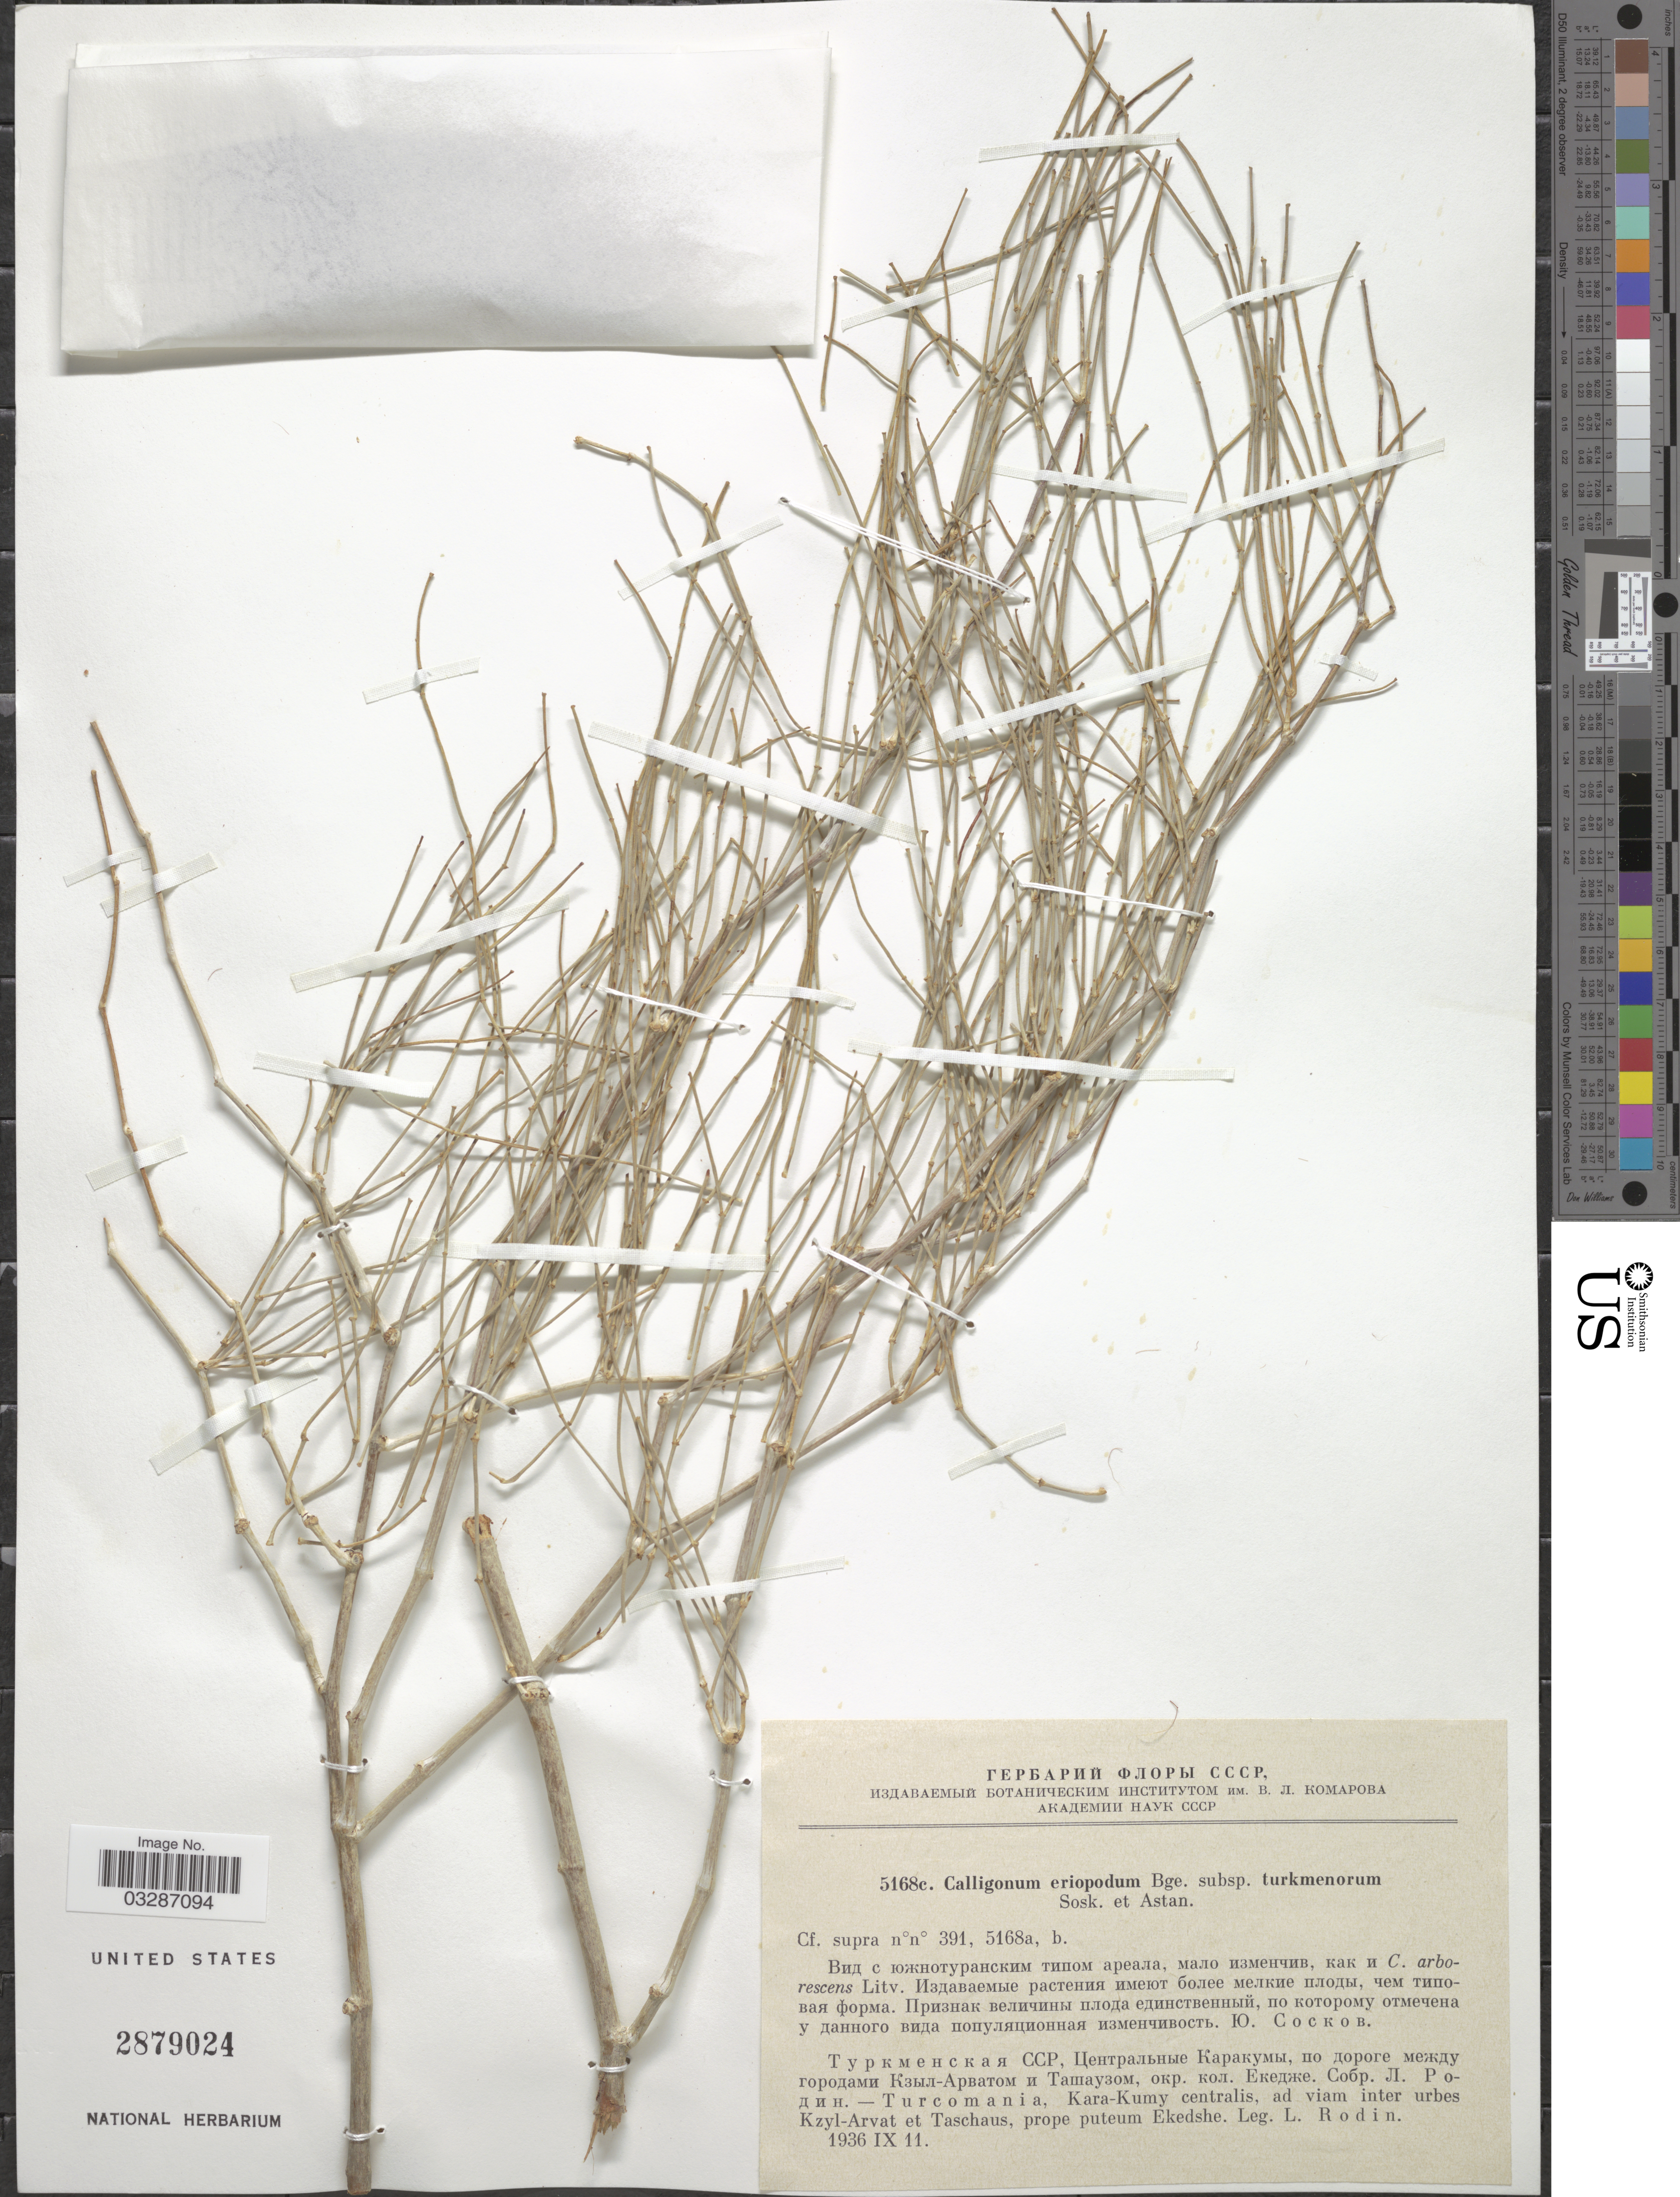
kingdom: Plantae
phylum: Tracheophyta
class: Magnoliopsida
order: Caryophyllales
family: Polygonaceae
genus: Calligonum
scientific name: Calligonum eriopodum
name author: Bunge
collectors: L. Rodin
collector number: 5168c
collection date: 1936-09-11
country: Turkmenistan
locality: Turcomaniam, Kara-Kumy centralis, ad viam inter urbes Kzyl-Arvat et Taschaus, prope puteum Ekedshe.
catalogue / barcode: US 2879024